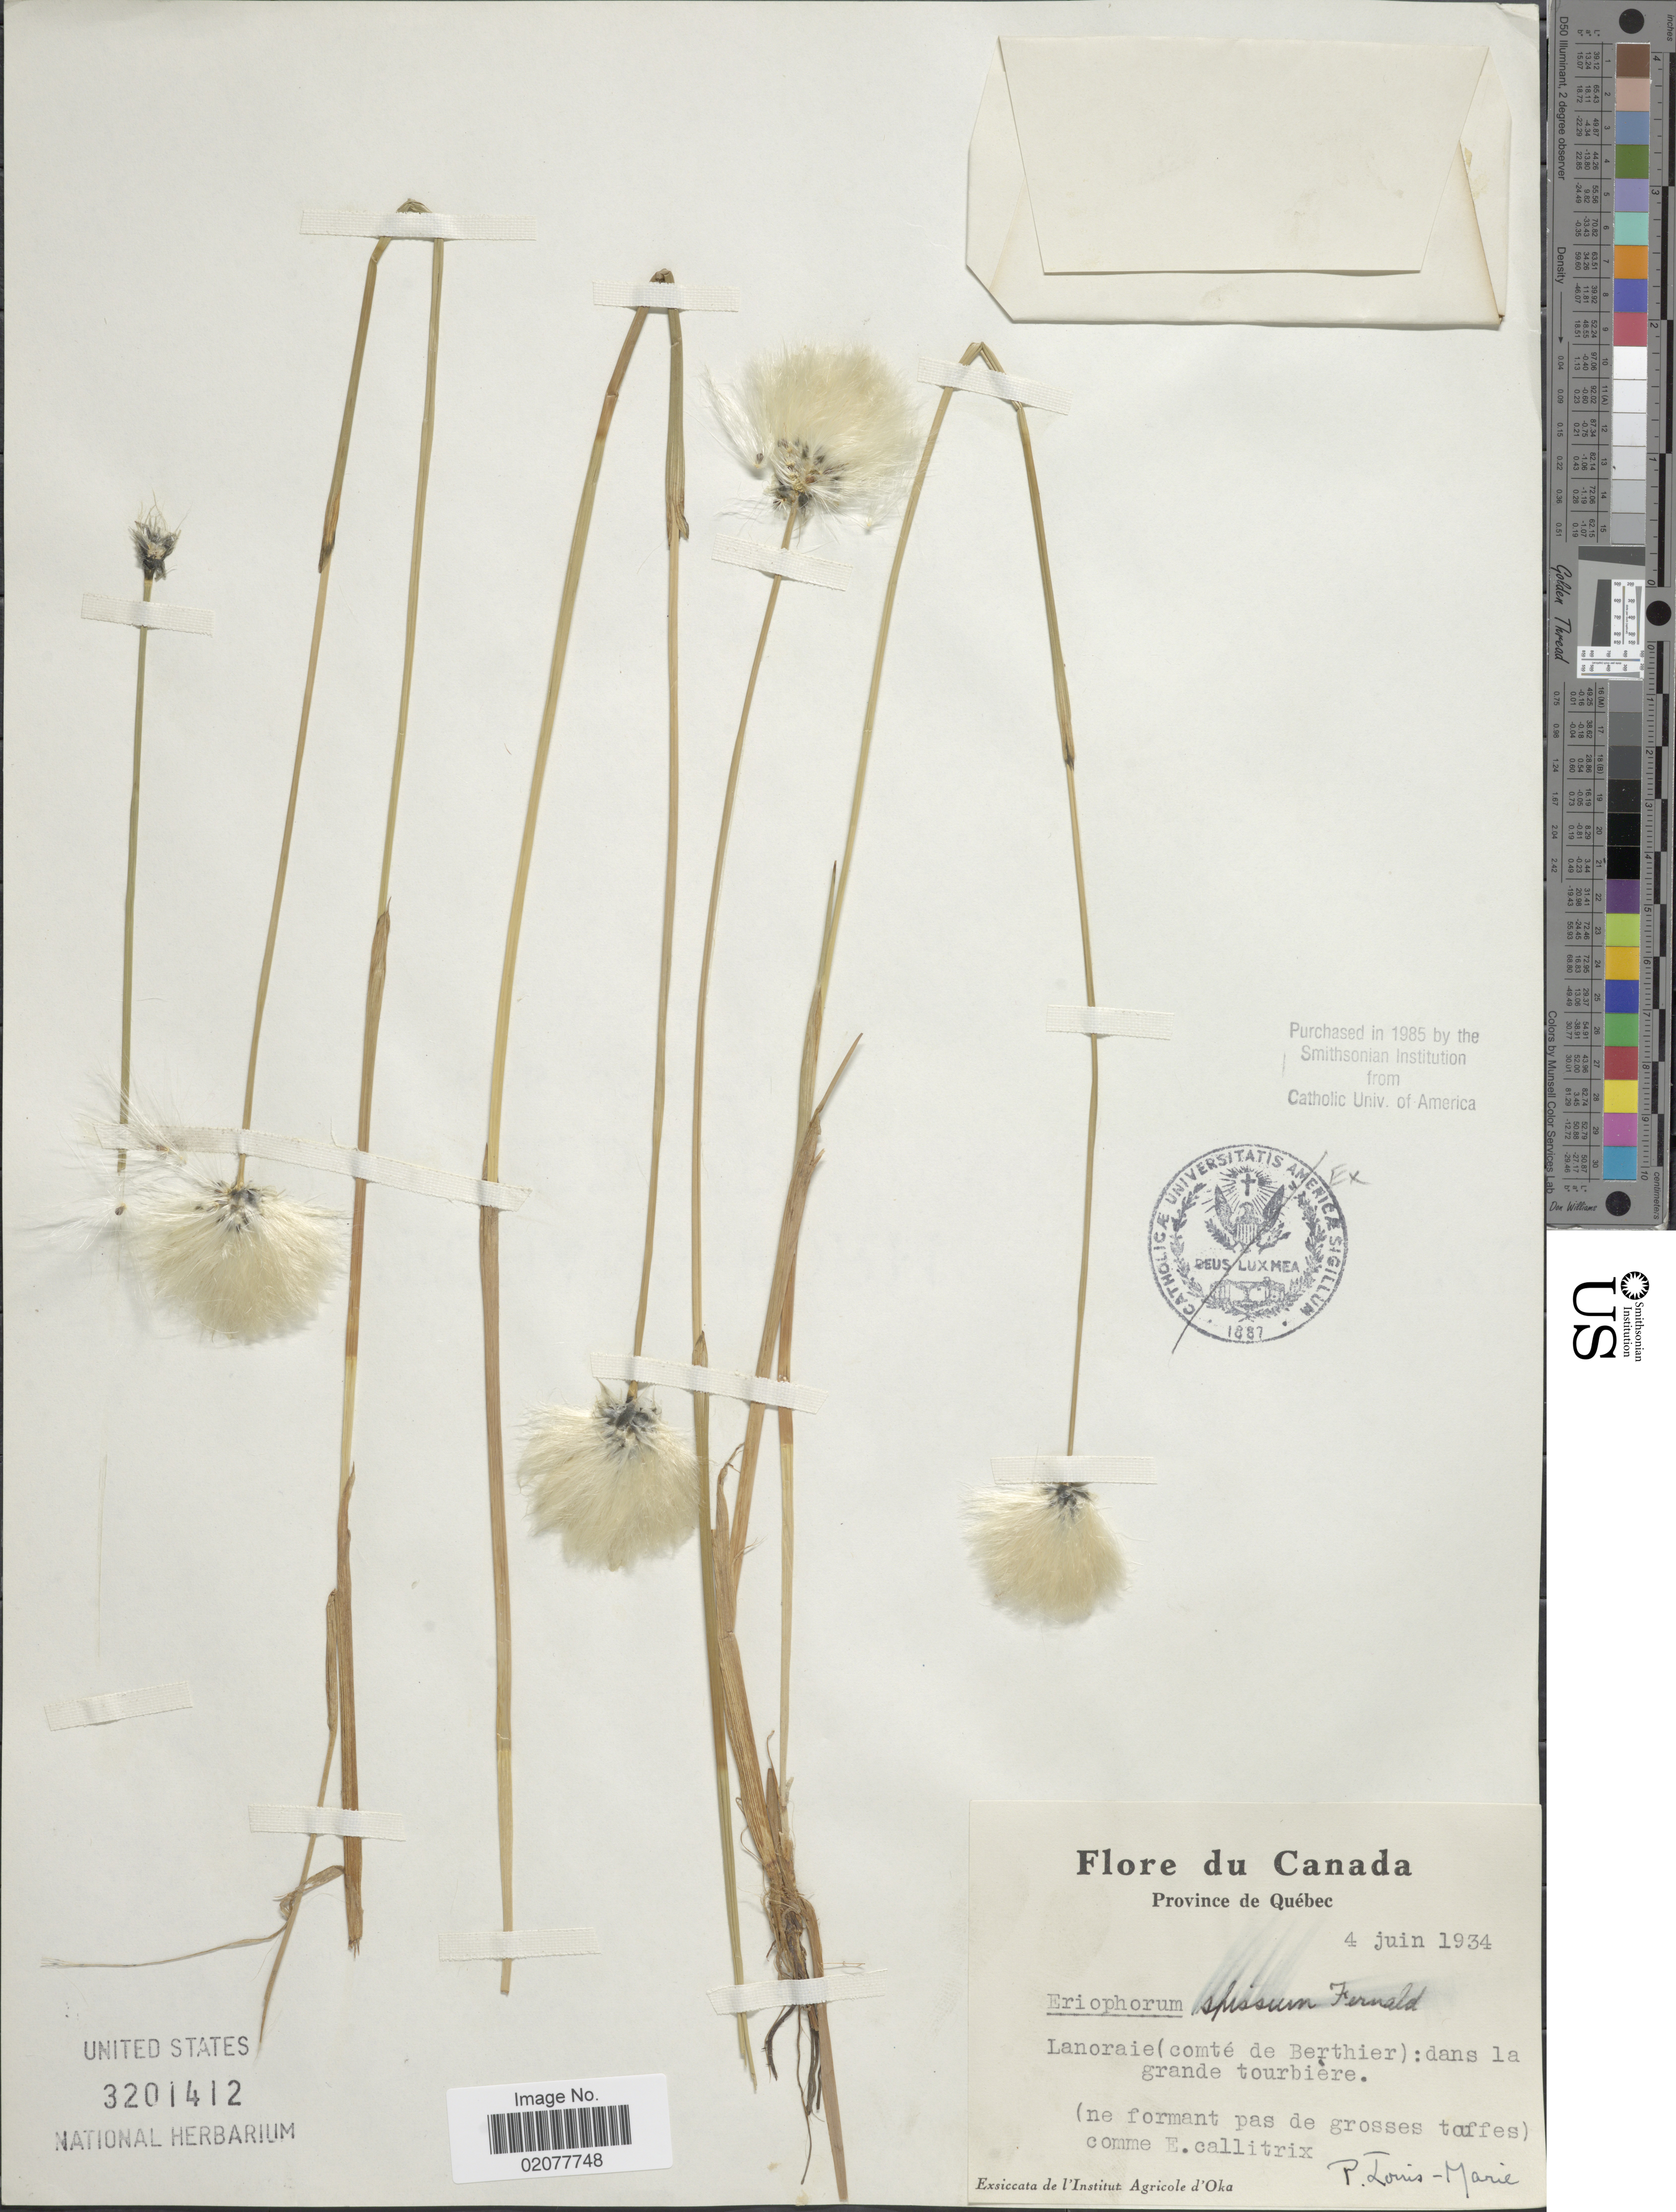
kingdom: Plantae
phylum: Tracheophyta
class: Liliopsida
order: Poales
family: Cyperaceae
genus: Eriophorum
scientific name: Eriophorum spissum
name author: Fernald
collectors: L.-M. LaLonde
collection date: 1934-06-04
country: Canada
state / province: Quebec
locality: Province du Québec. Lanoraie (comté de Berthier): dans la grande tourbière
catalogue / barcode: US 3201412